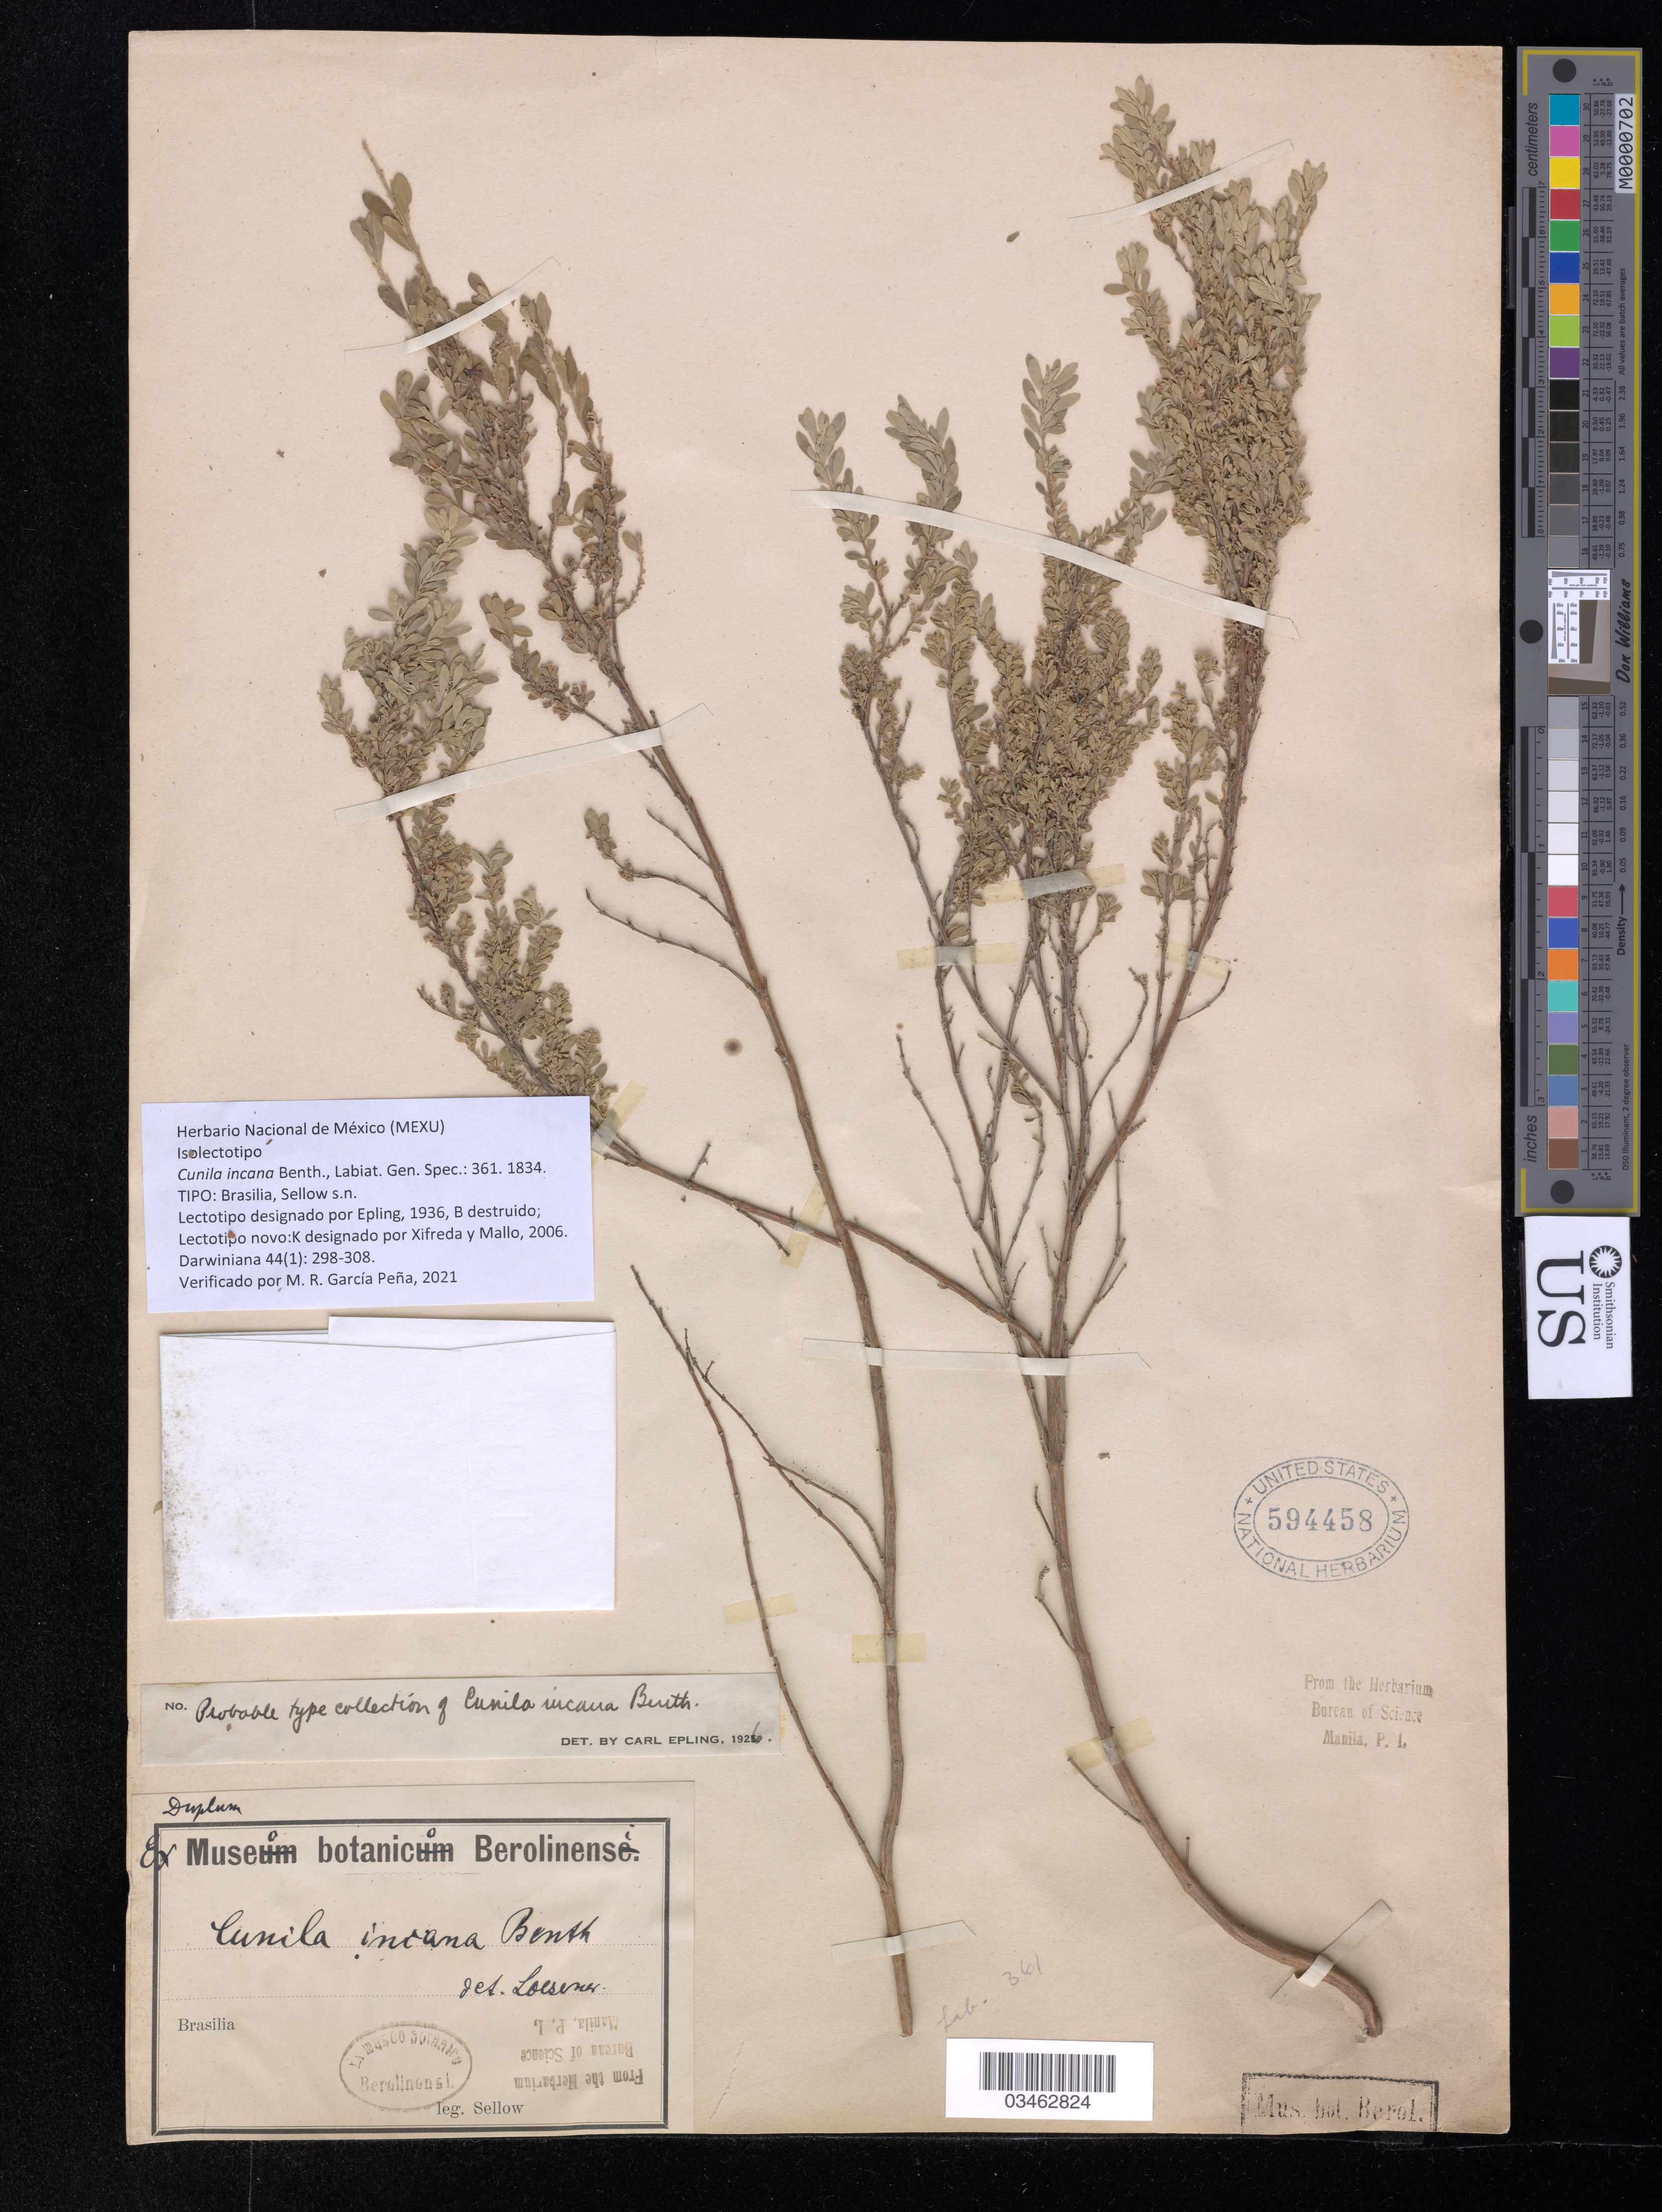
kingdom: Plantae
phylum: Tracheophyta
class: Magnoliopsida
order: Lamiales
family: Lamiaceae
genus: Cunila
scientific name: Cunila incana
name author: Benth.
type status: Isolectotype; Type Collection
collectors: F. Sellow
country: Brazil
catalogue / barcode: US 594458